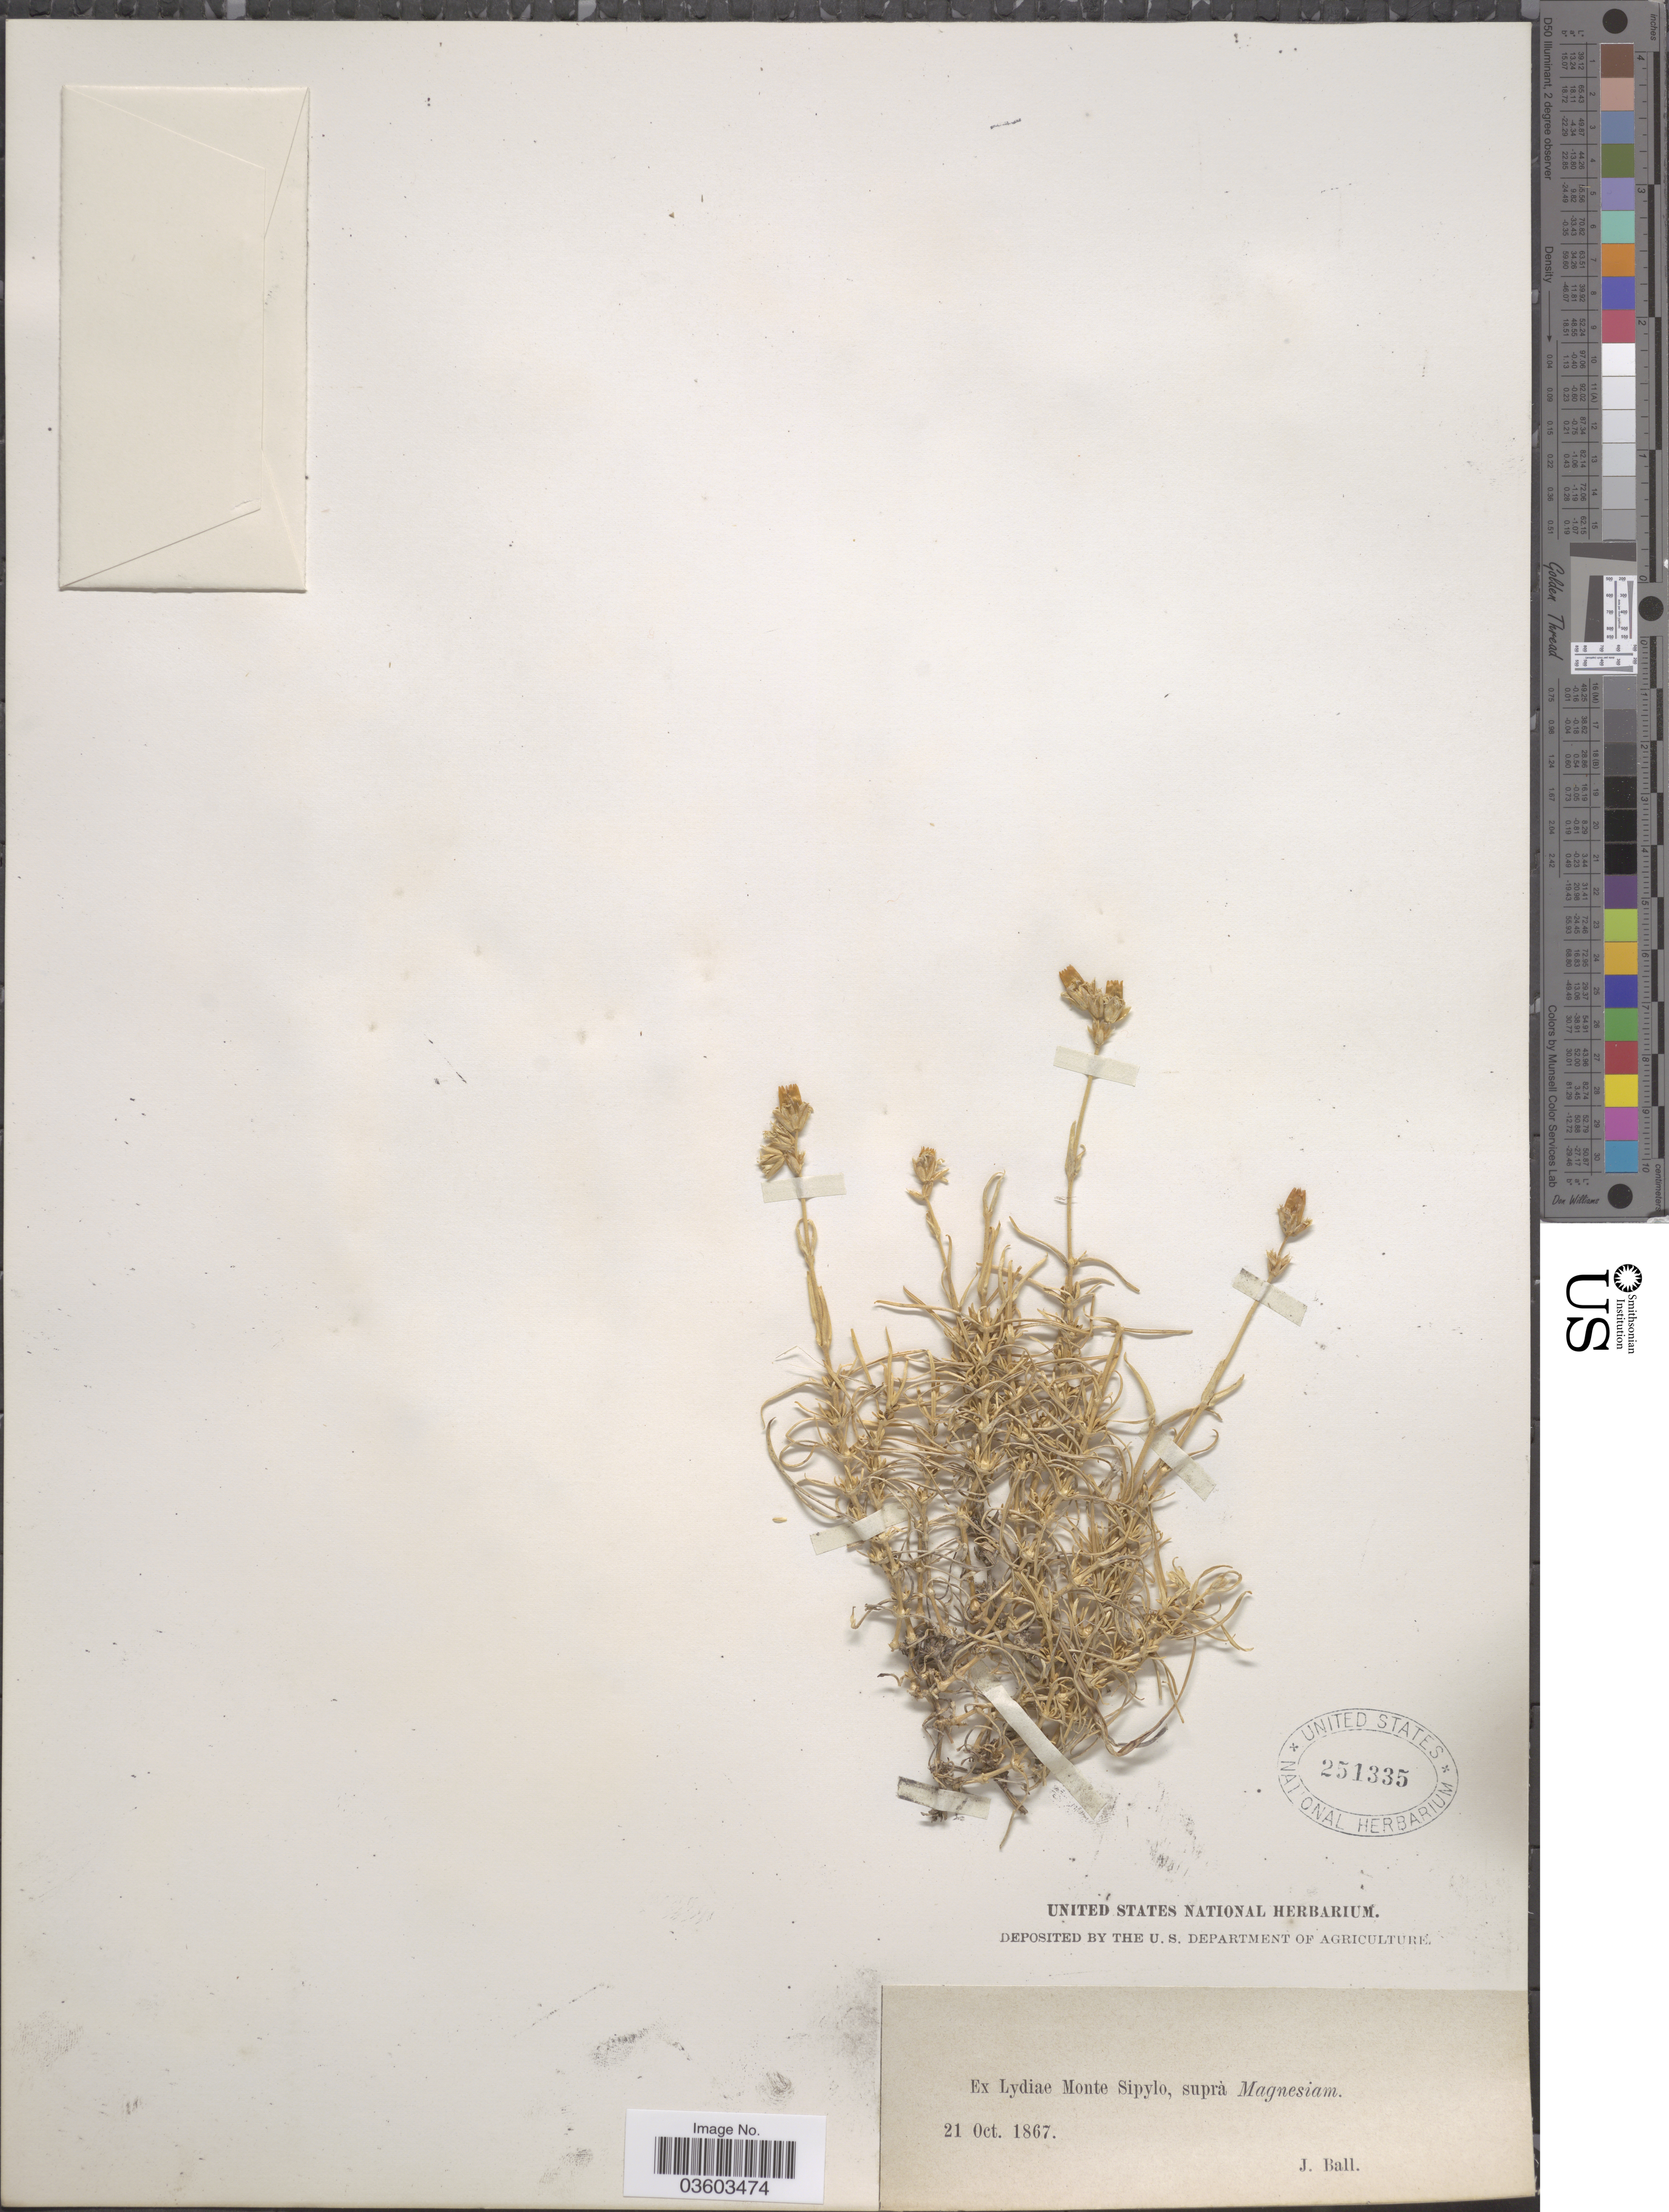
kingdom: Plantae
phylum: Tracheophyta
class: Magnoliopsida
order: Caryophyllales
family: Caryophyllaceae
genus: Cerastium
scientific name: Cerastium sp.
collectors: J. Ball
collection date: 1867-10-21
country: Turkey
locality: Ex Lydiæ Monte Sipylo, suprá Magnesiam.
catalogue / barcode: US 251335